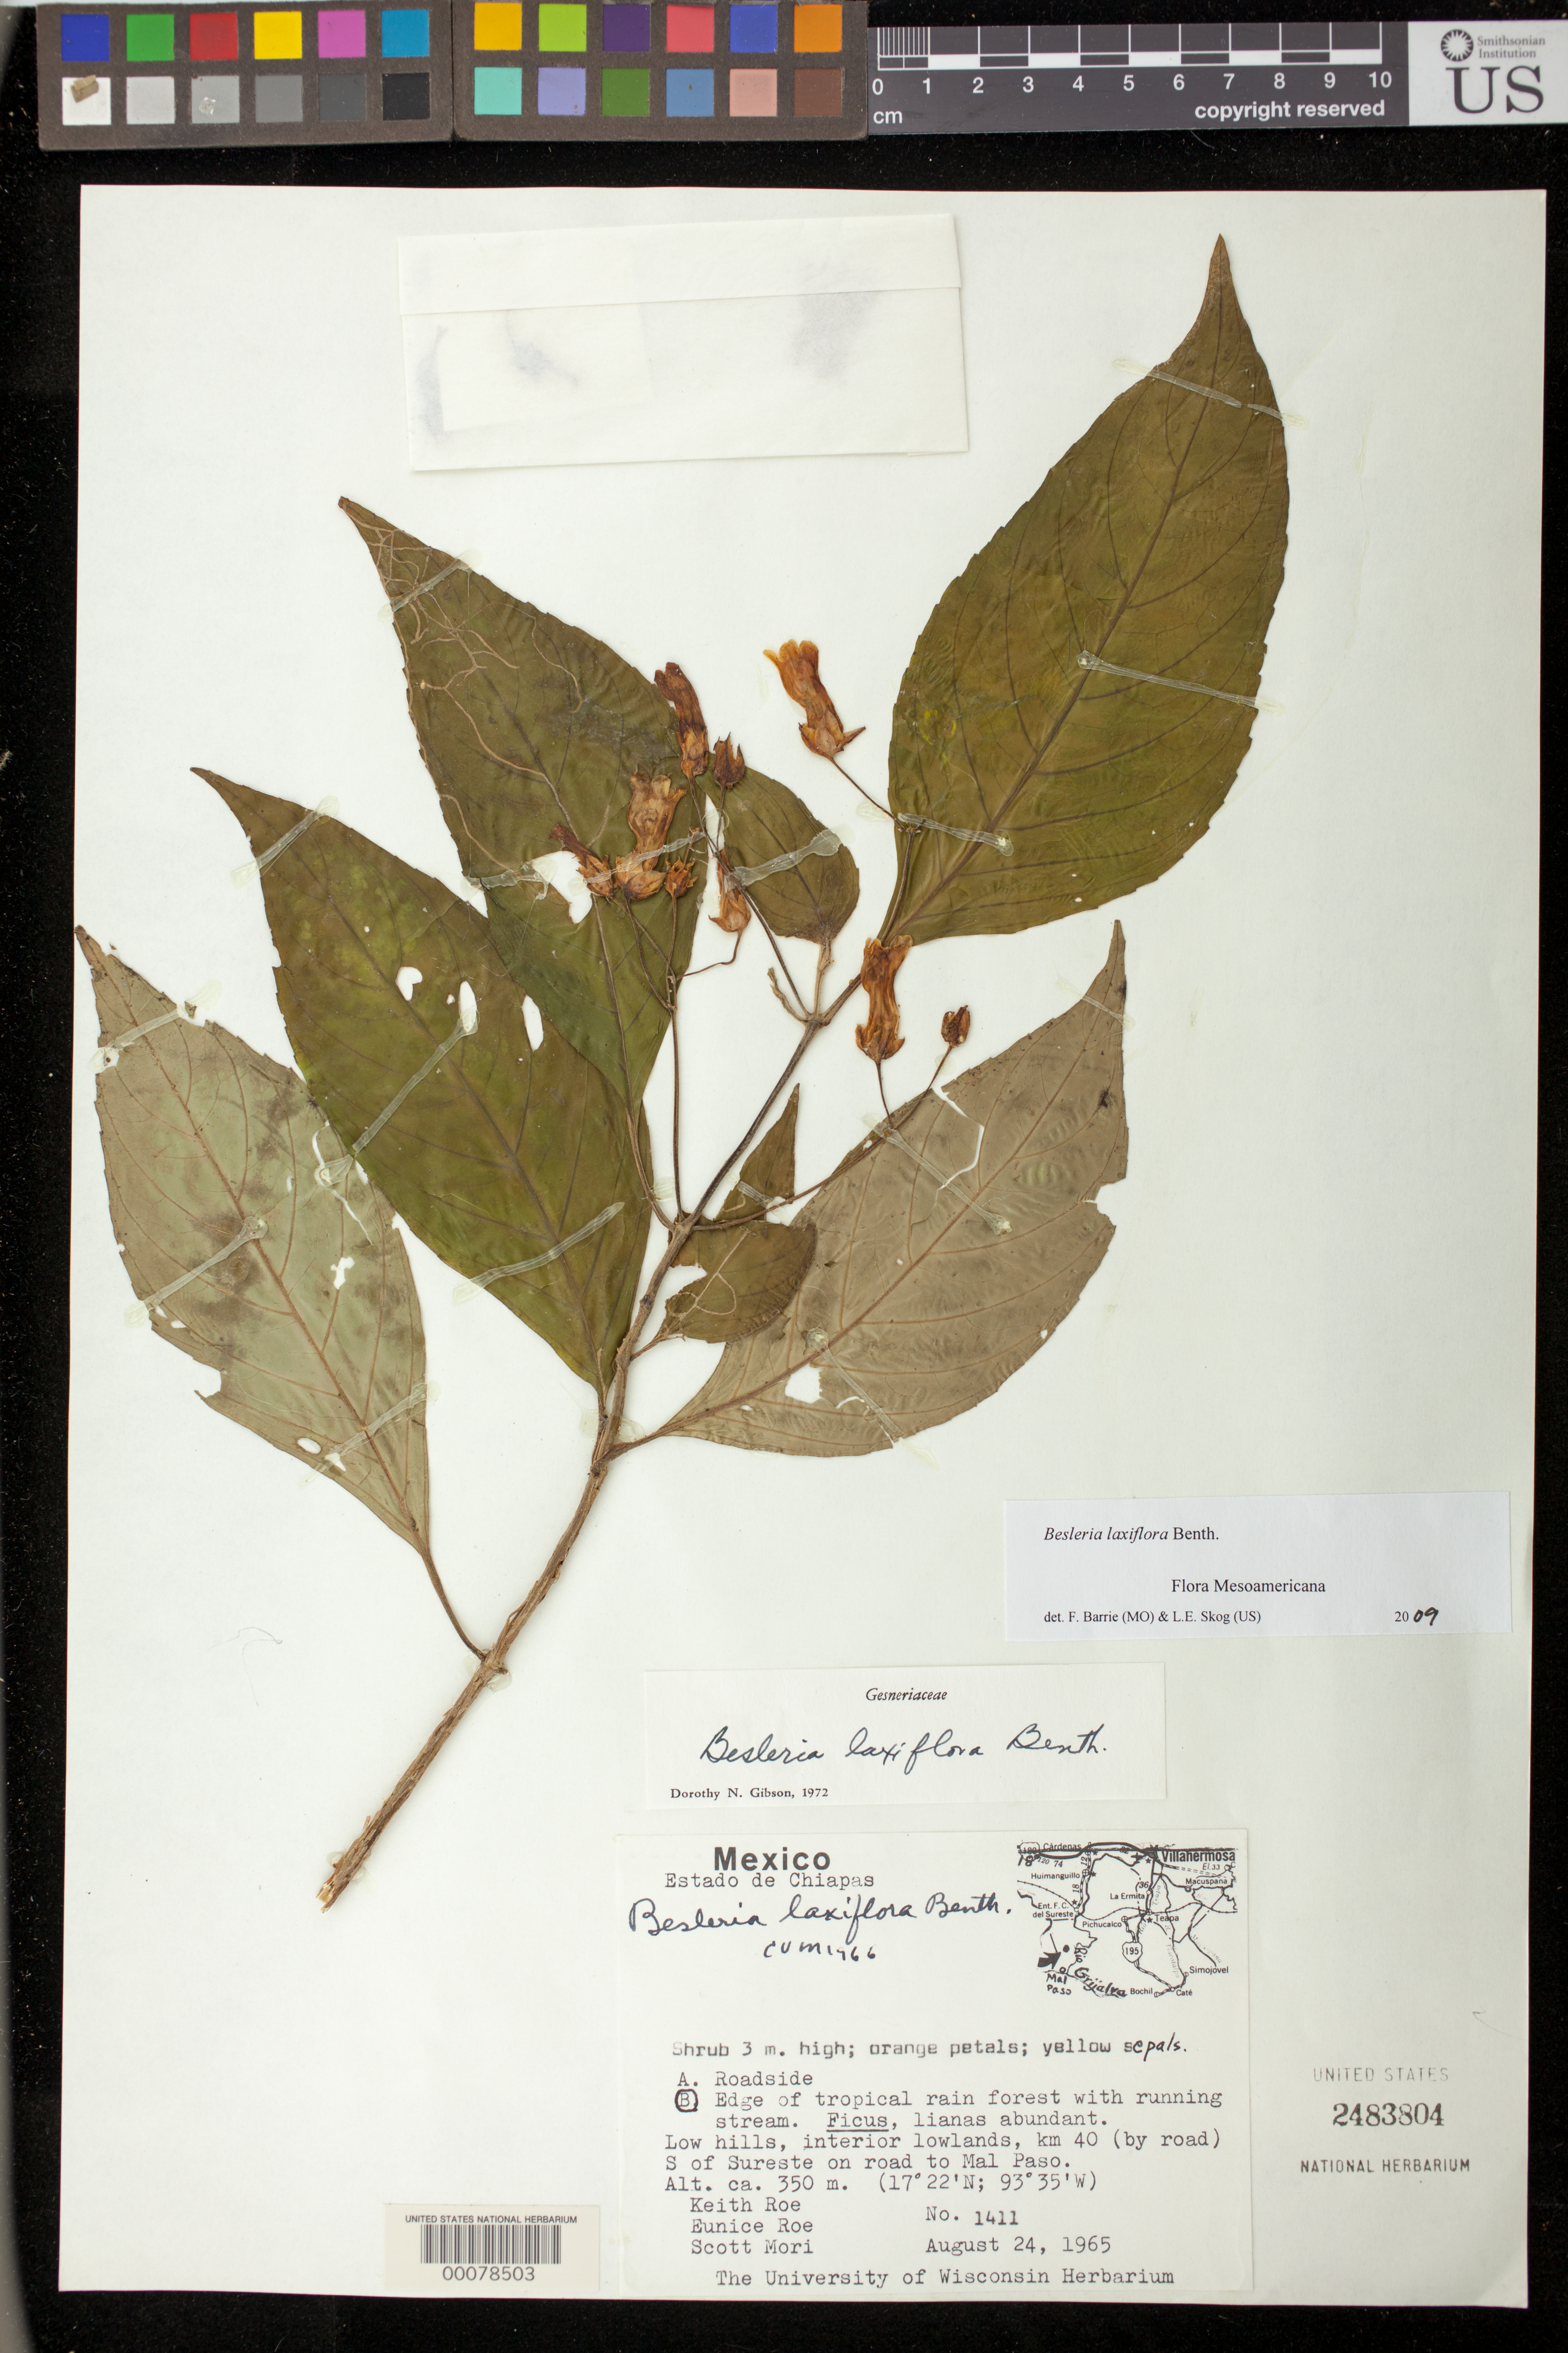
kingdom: Plantae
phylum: Tracheophyta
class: Magnoliopsida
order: Lamiales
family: Gesneriaceae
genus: Besleria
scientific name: Besleria laxiflora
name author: Benth.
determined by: Skog, Laurence E.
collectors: K. Roe, E. Roe & S. Mori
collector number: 1411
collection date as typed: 24 Aug 1965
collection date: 1965-08-24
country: Mexico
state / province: Chiapas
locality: Km 40 (by road) S of Sureste on road to Mal Paso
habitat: Low hills, interior lowlands; edge of tropical rain forest with running stream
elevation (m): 350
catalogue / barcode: US 2483804